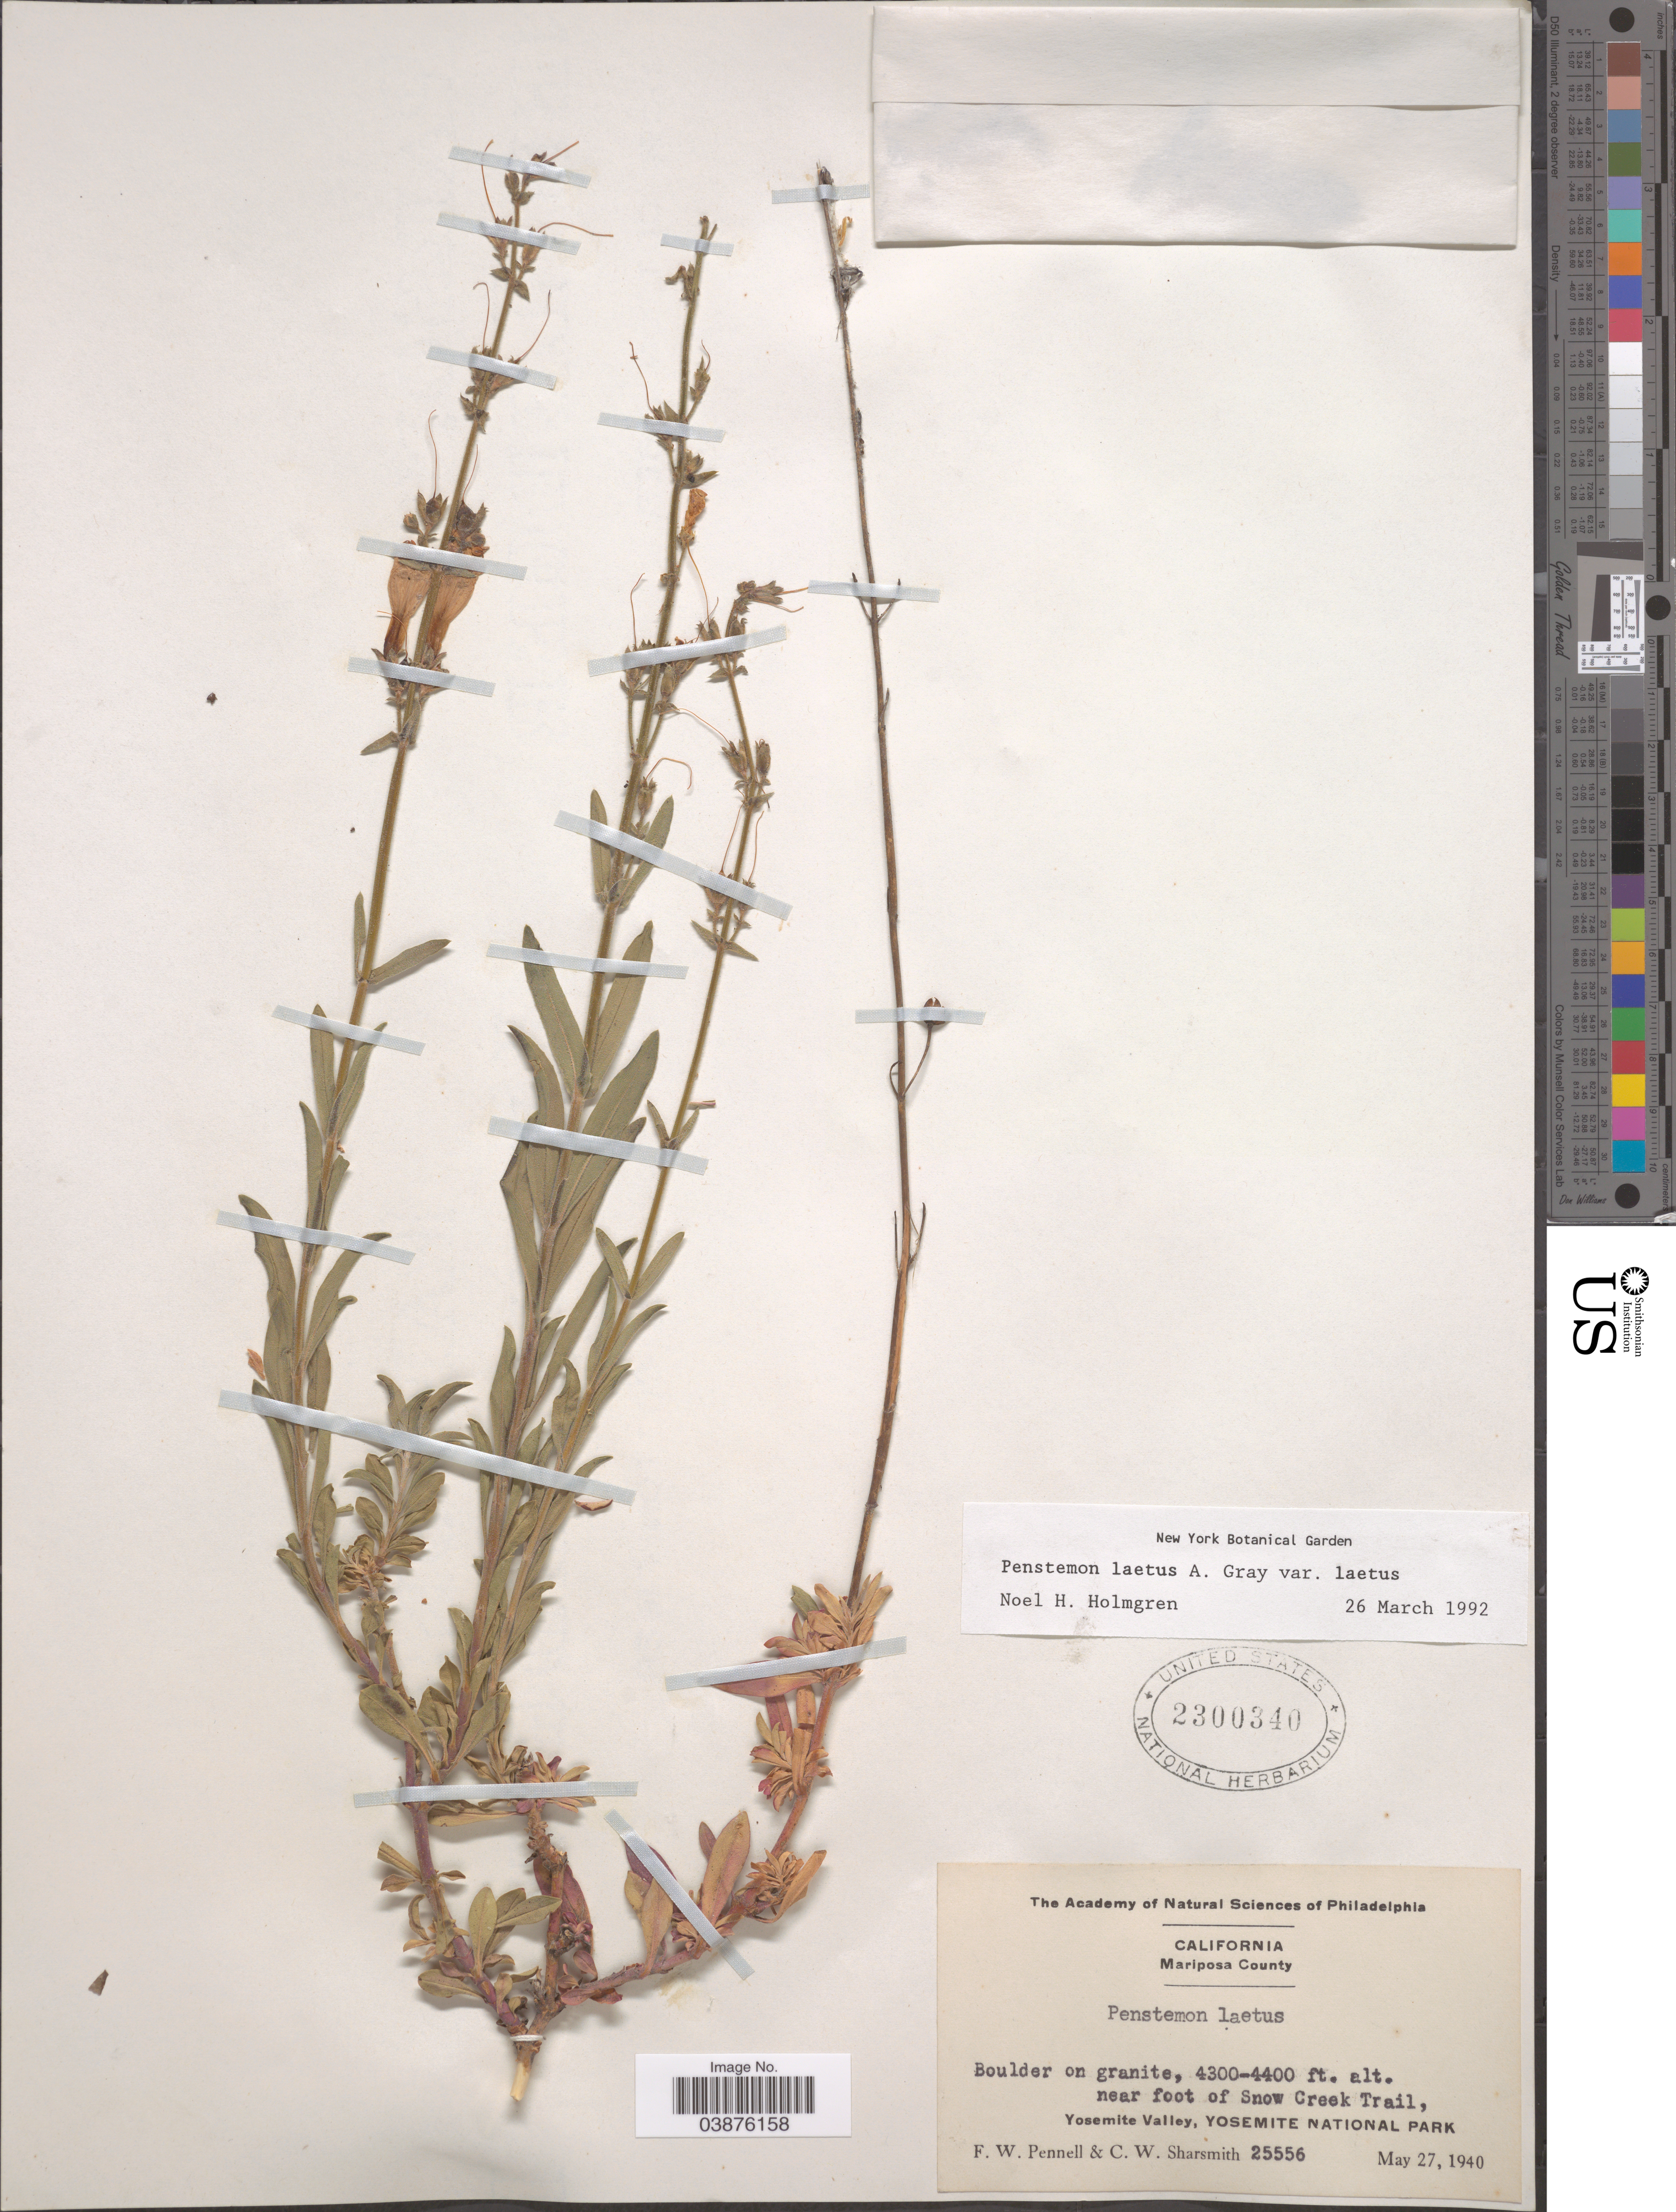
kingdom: Plantae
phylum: Tracheophyta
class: Magnoliopsida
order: Lamiales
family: Plantaginaceae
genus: Penstemon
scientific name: Penstemon laetus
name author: A. Gray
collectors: F. W. Pennell & C. Sharsmith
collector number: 25556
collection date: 1940-05-27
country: United States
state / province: California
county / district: Mariposa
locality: Mariposa County. Near foot of Snow Creek Trail, Yosemite Valley, Yosemite National Park.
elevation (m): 1311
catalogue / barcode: US 2300340